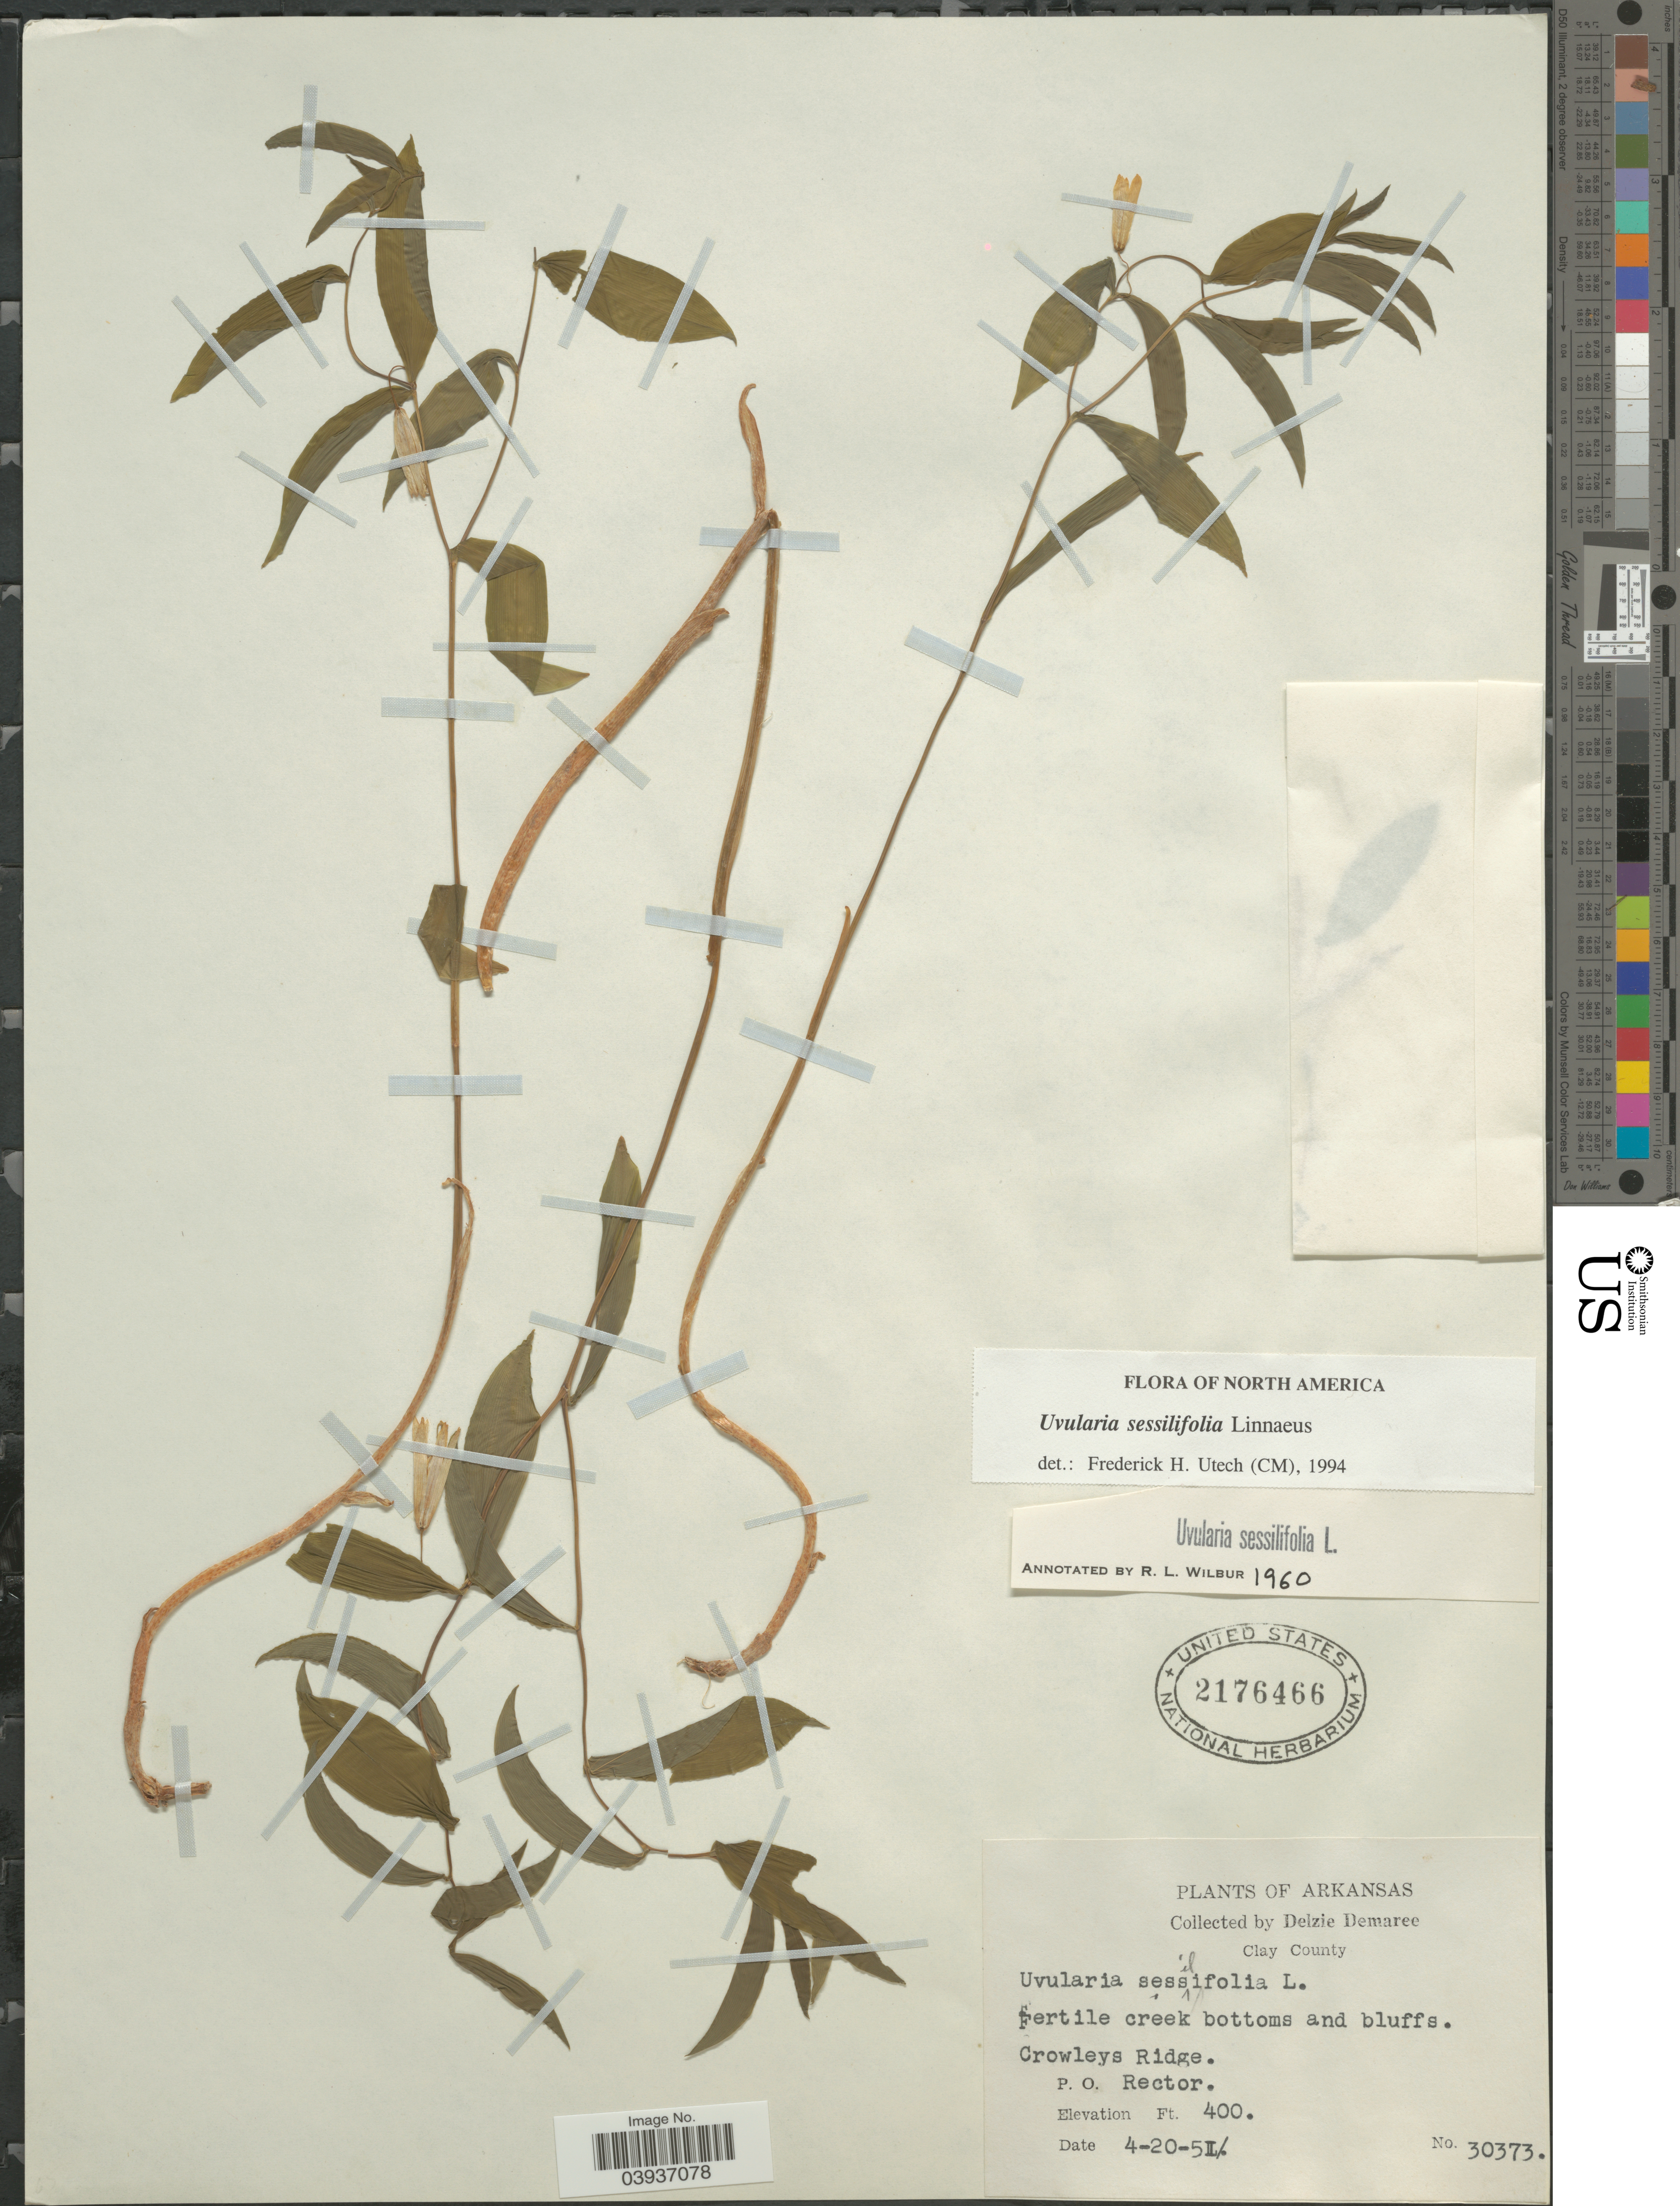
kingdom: Plantae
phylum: Tracheophyta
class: Liliopsida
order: Liliales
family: Colchicaceae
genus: Uvularia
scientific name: Uvularia sessilifolia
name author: L.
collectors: D. Demaree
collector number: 30373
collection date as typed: Transcribed d/m/y: 20/4/52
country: United States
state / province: Arkansas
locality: Clay County. Crowleys Ridge. P. O. Rector.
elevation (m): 122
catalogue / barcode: US 2176466